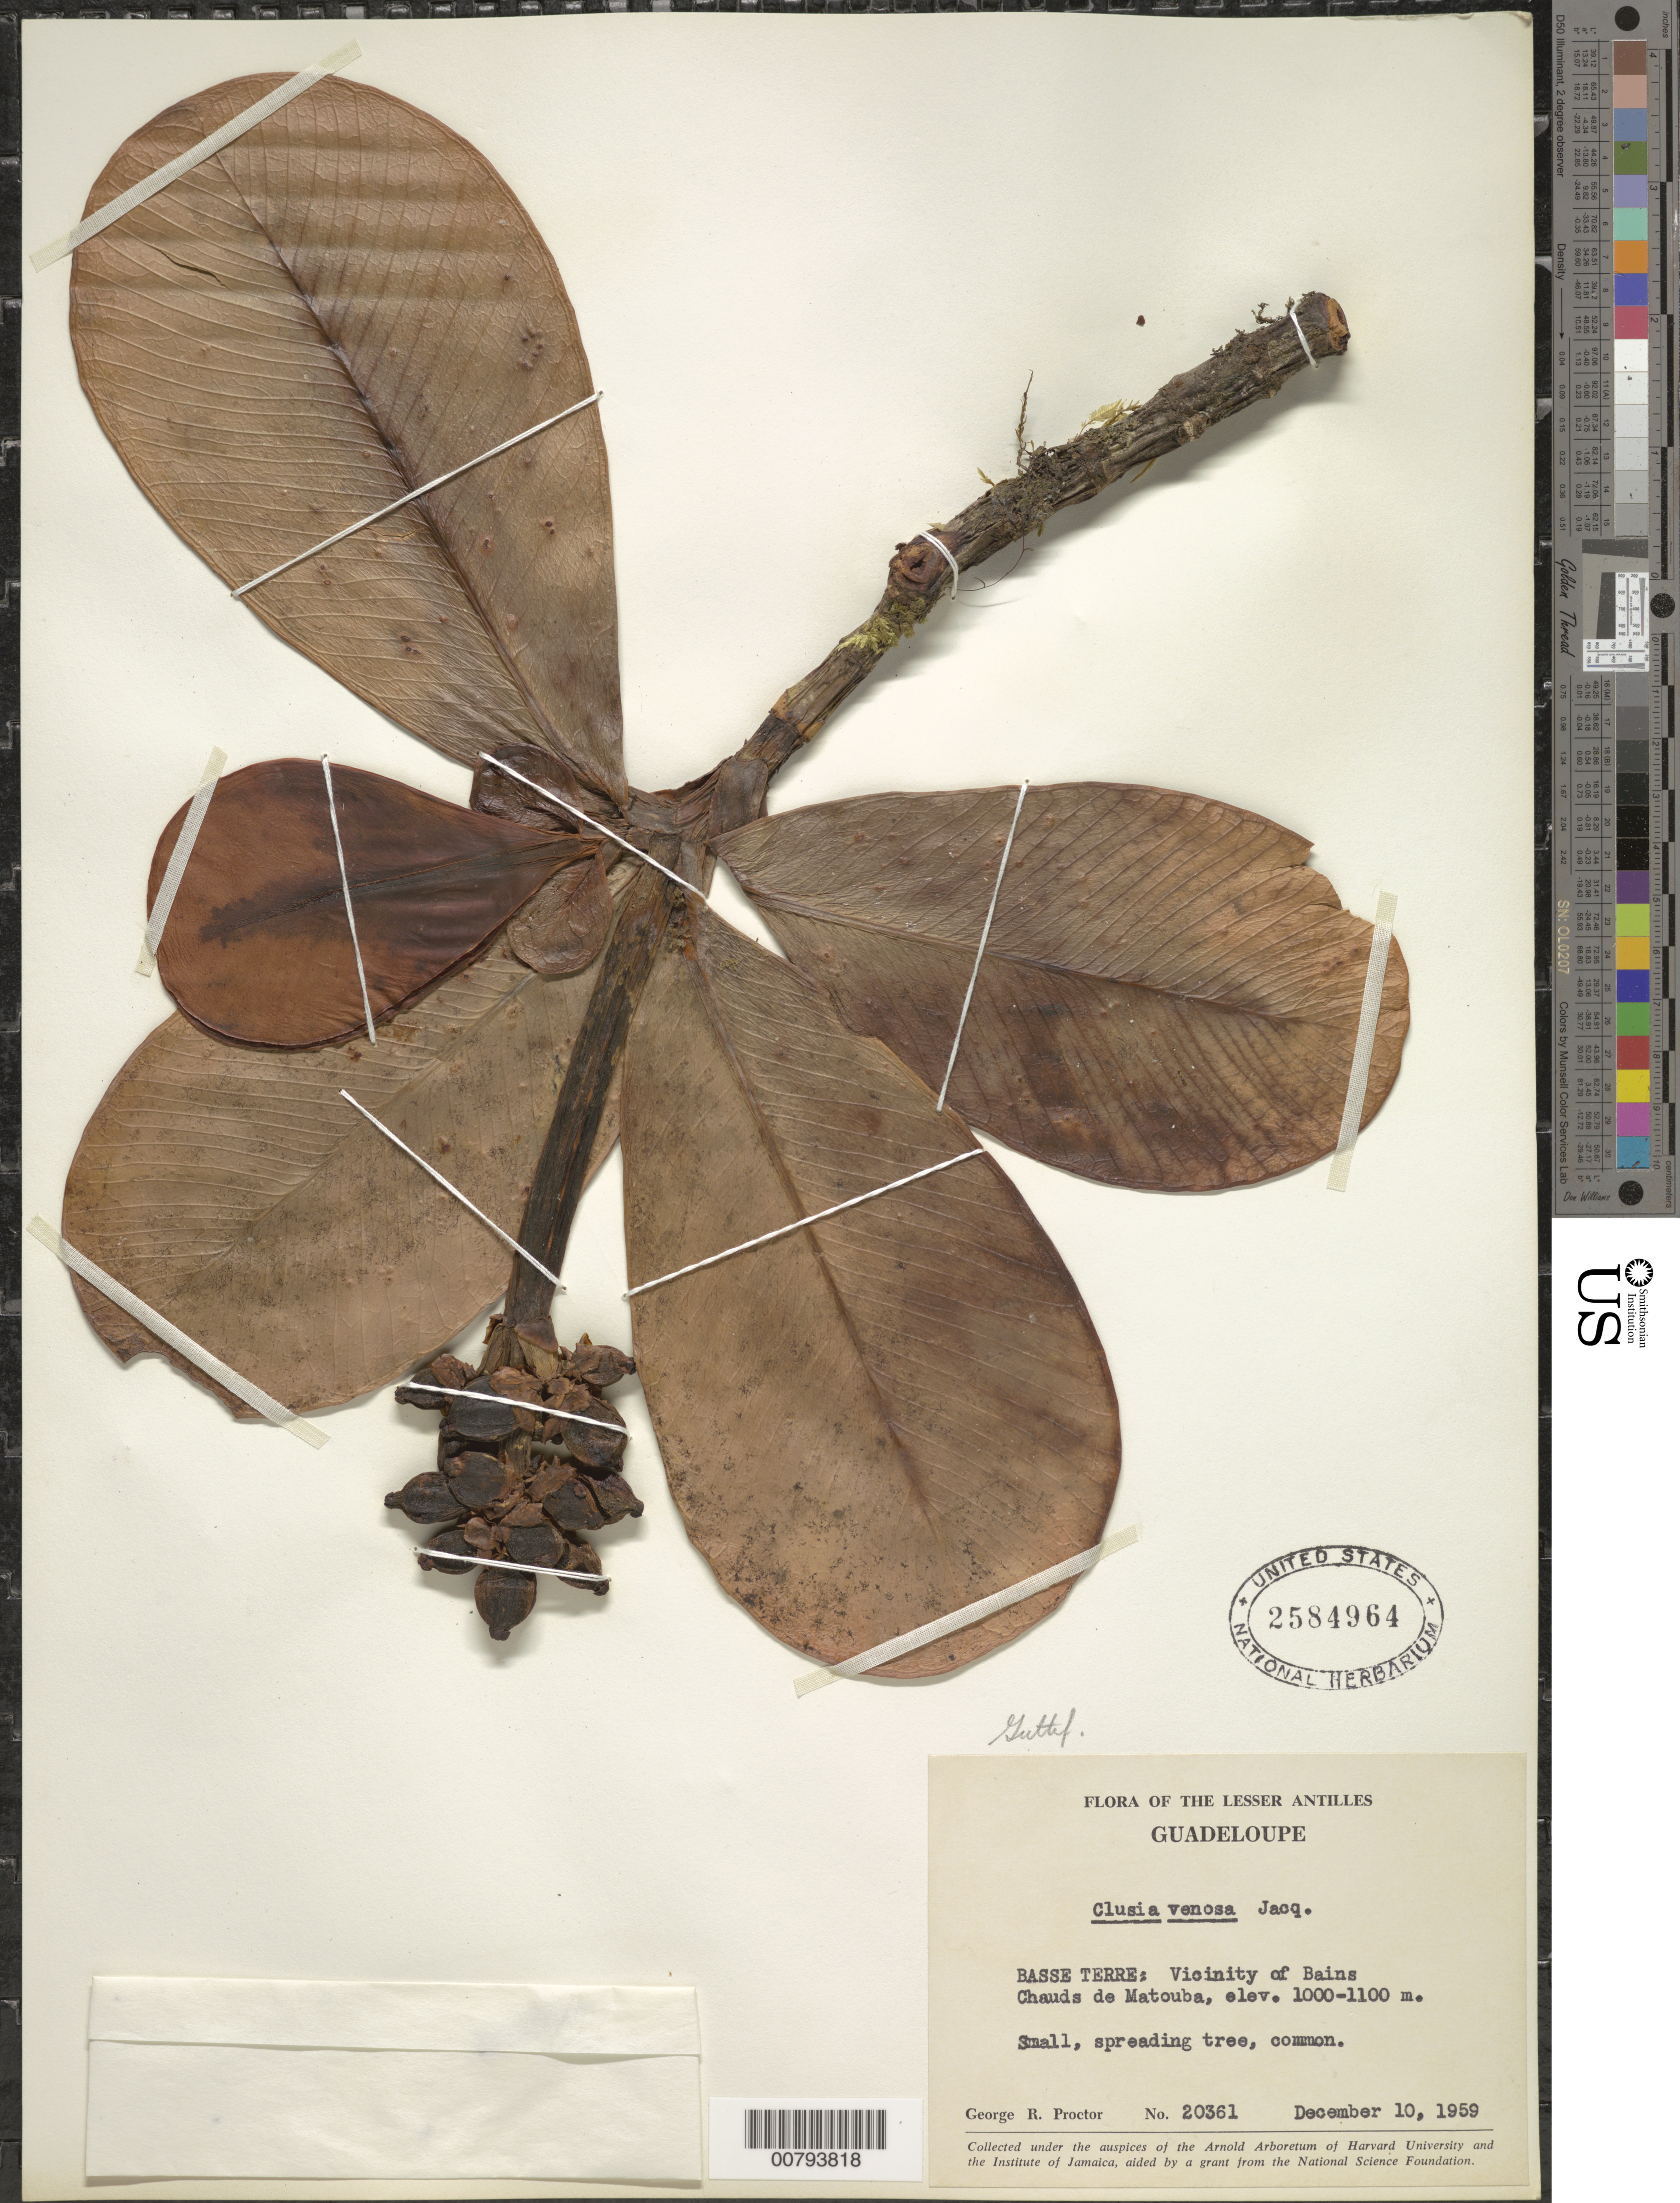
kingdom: Plantae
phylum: Tracheophyta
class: Magnoliopsida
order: Malpighiales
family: Clusiaceae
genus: Clusia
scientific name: Clusia mangle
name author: Rich. ex Planch. & Triana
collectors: G. R. Proctor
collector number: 20361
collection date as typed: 10 Dec 1959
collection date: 1959-12-10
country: Guadeloupe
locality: Basse Terre: Vicinity of Bains. Chauds de Matouba.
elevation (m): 1000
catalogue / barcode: US 2584964